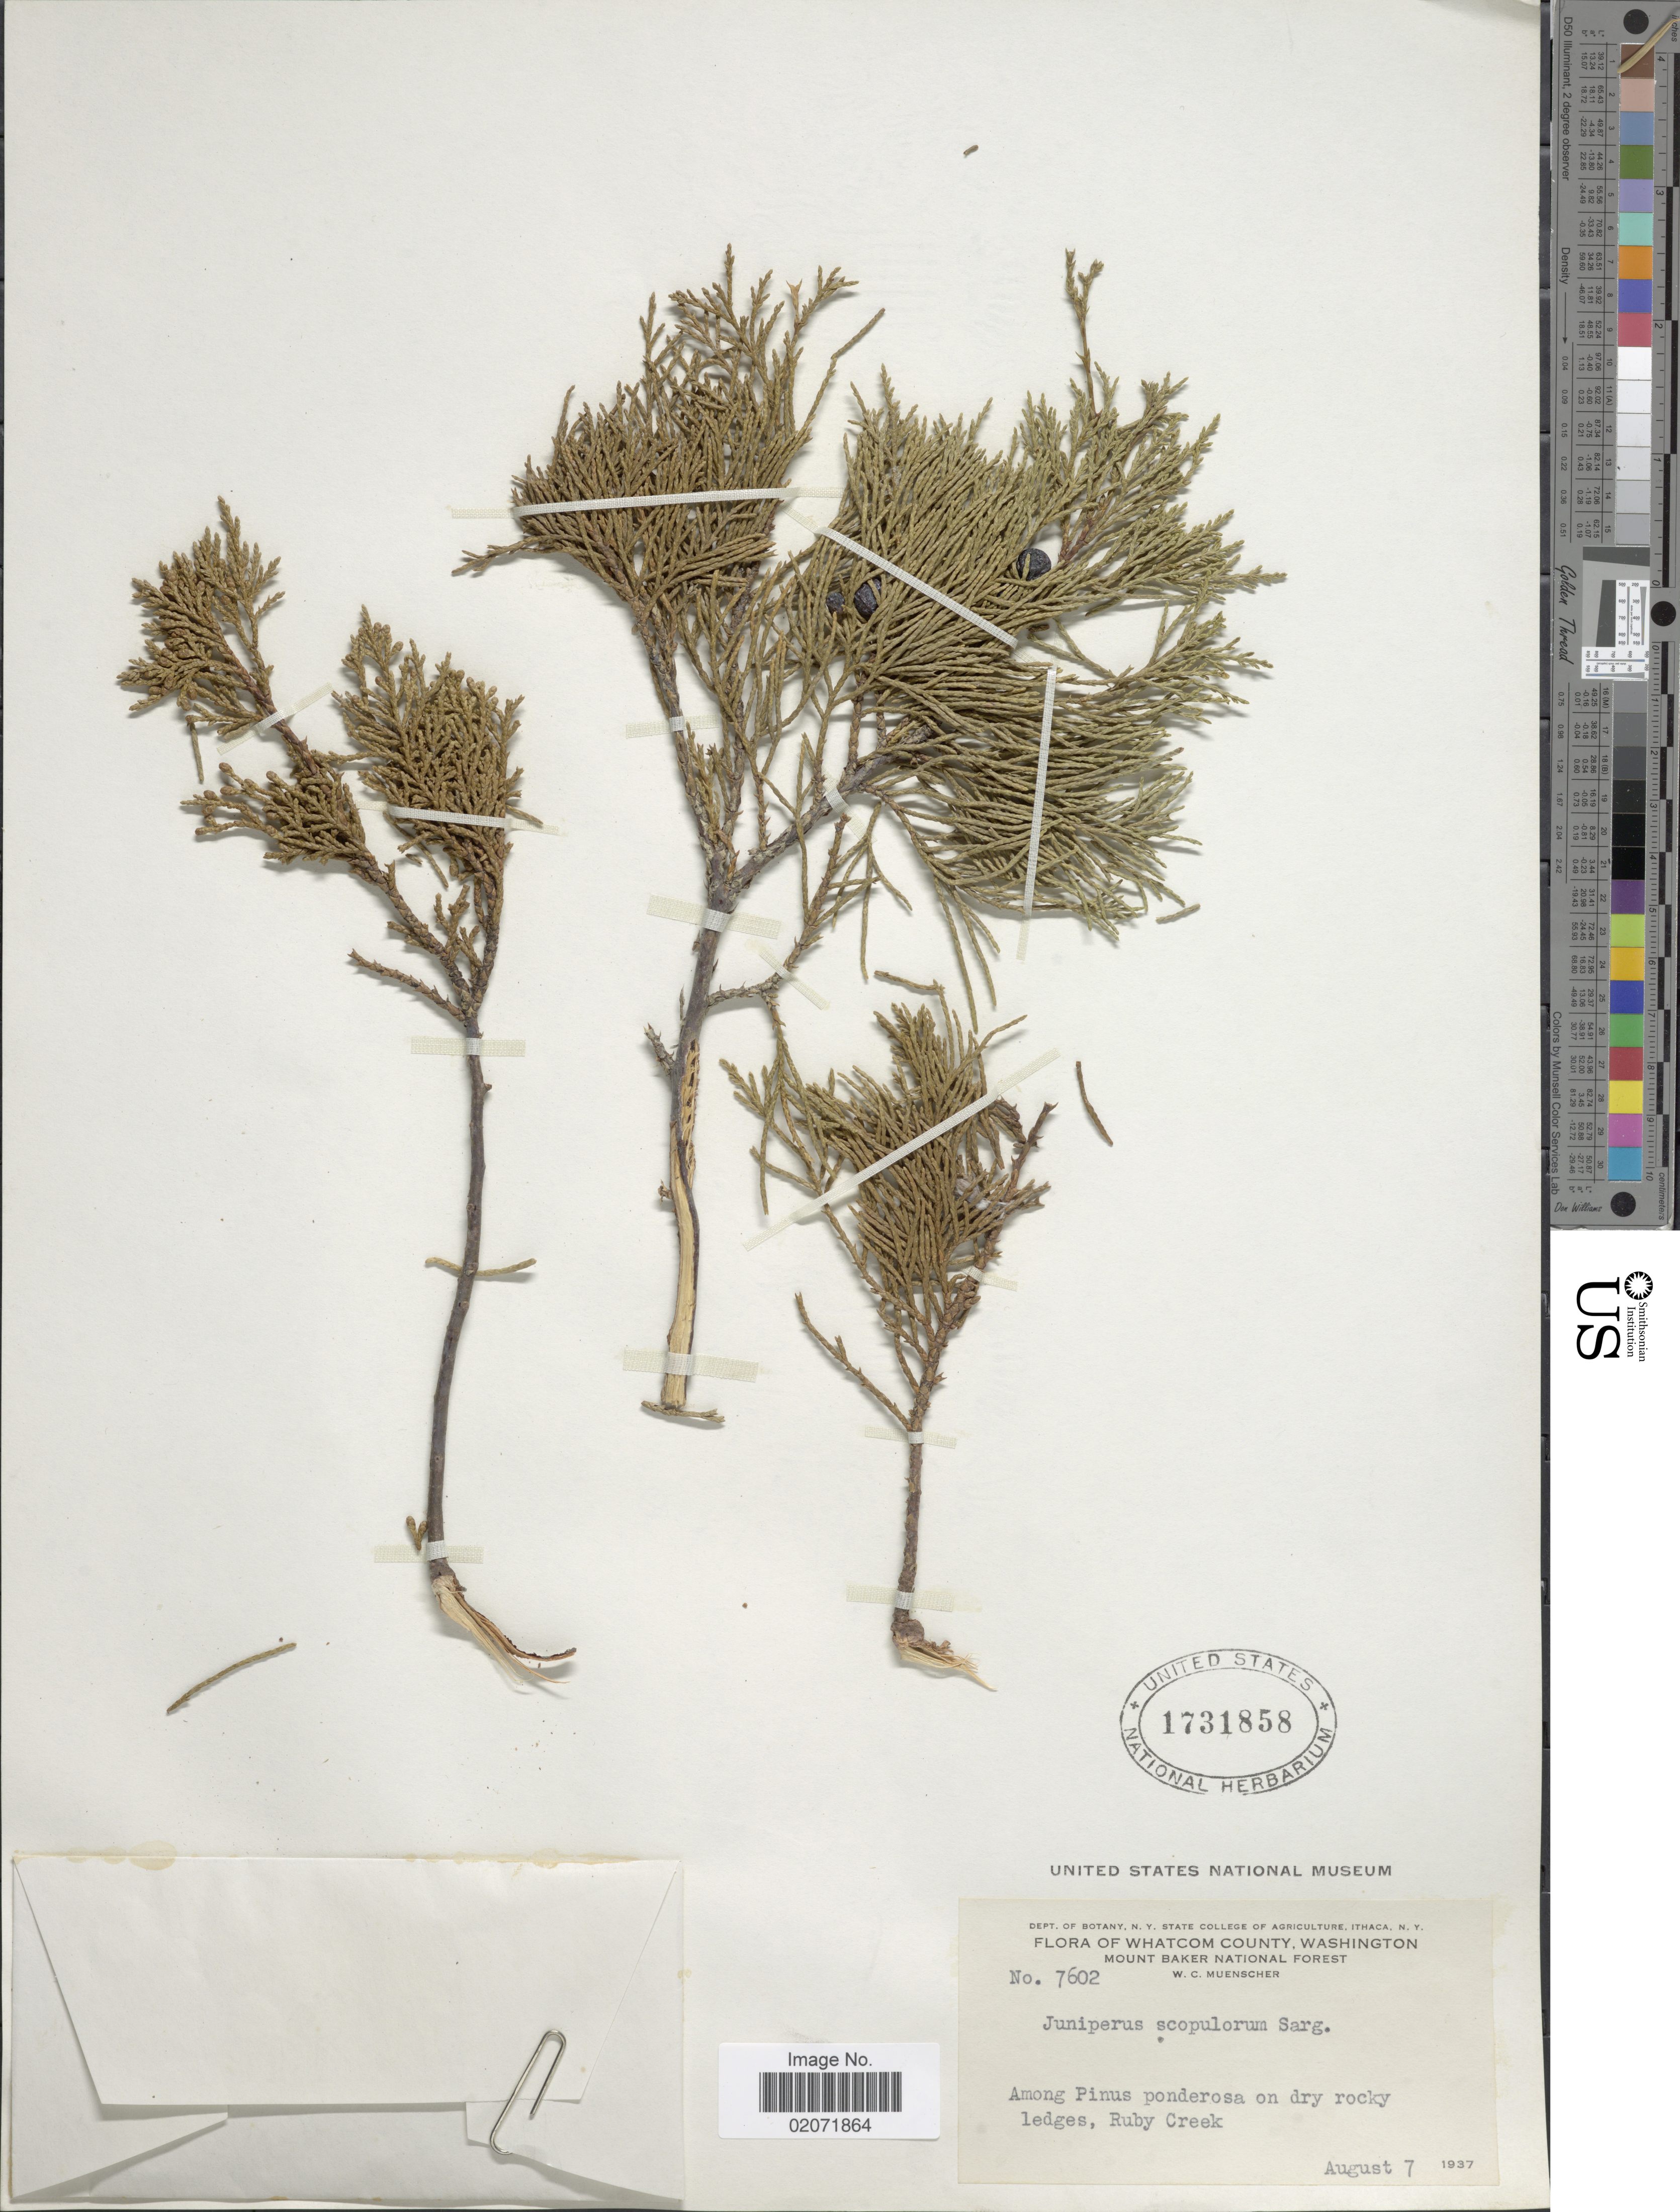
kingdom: Plantae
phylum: Tracheophyta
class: Pinopsida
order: Pinales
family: Cupressaceae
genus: Juniperus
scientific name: Juniperus scopulorum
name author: Sarg.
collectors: W. Muenscher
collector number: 7602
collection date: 1937-08-07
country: United States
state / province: Washington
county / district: Whatcom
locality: Whatcom County, Among Pinus ponderosa on dry rocky ledges, Ruby Creek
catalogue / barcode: US 1731858